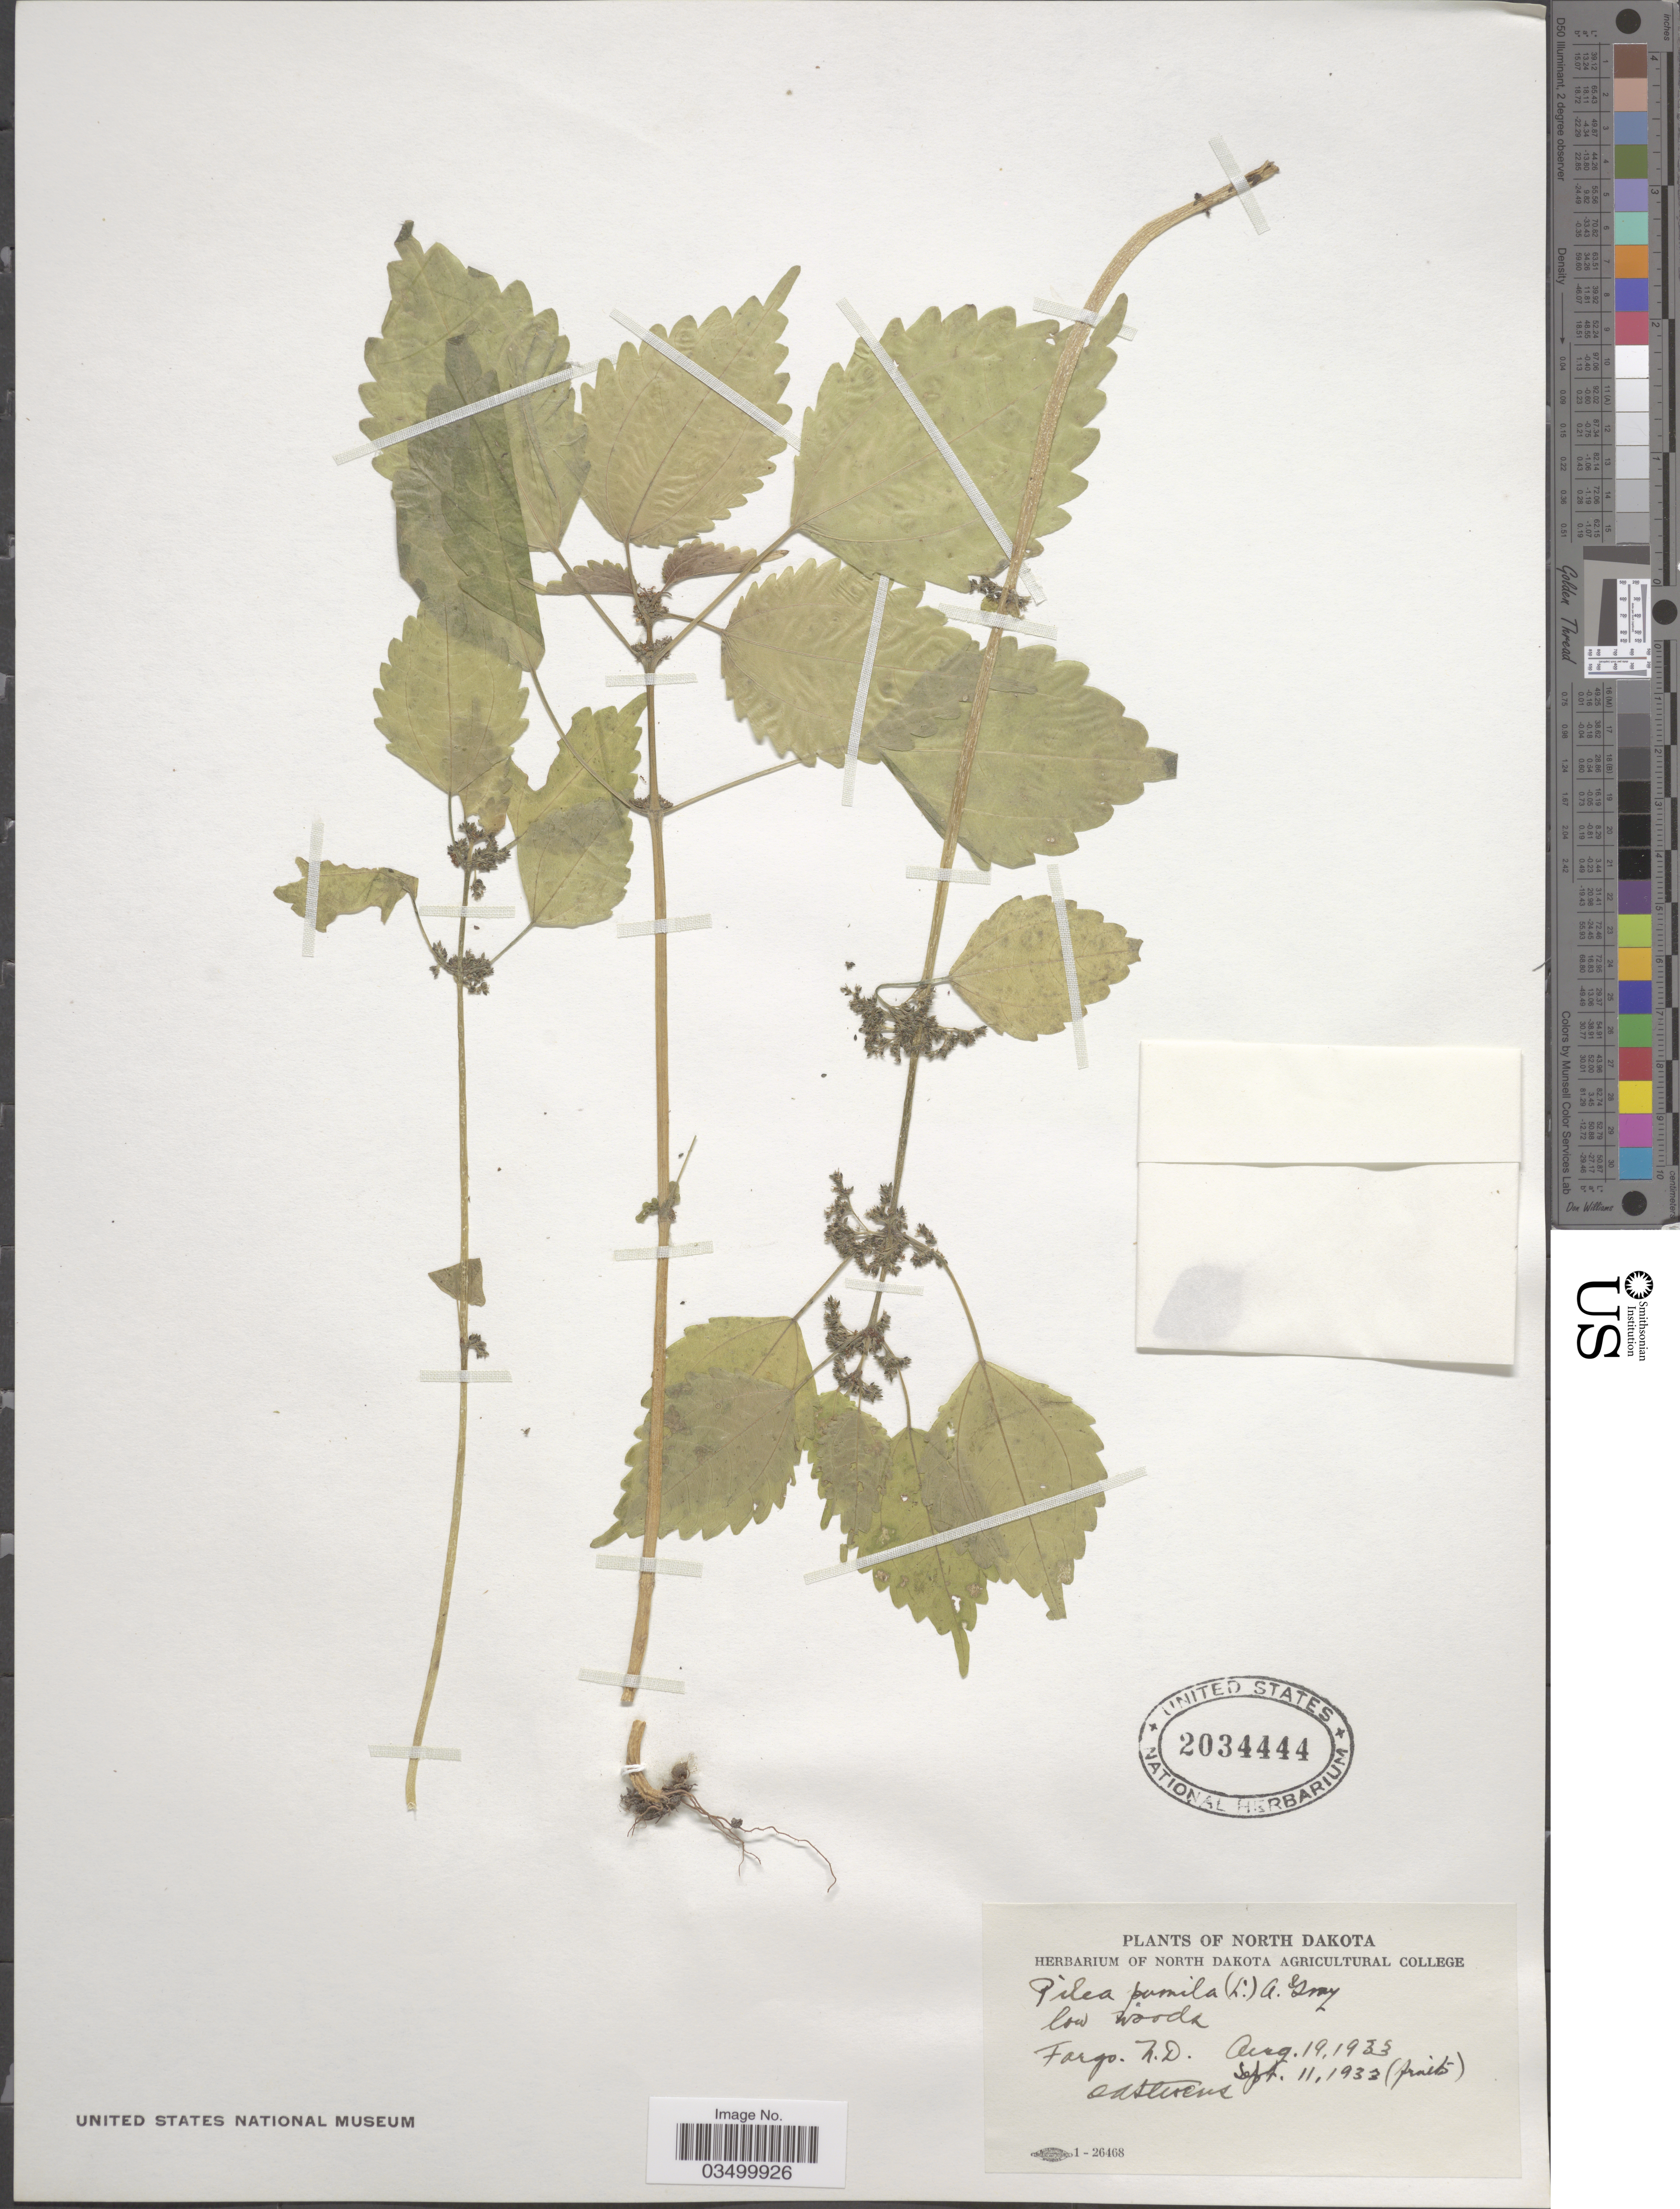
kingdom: Plantae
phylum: Tracheophyta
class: Magnoliopsida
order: Rosales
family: Urticaceae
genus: Pilea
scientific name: Pilea pumila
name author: (L.) A. Gray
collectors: O. A. Stevens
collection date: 1933-08-19/1933-09-11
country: United States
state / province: North Dakota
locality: Fargo. N. D.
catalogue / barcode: US 2034444